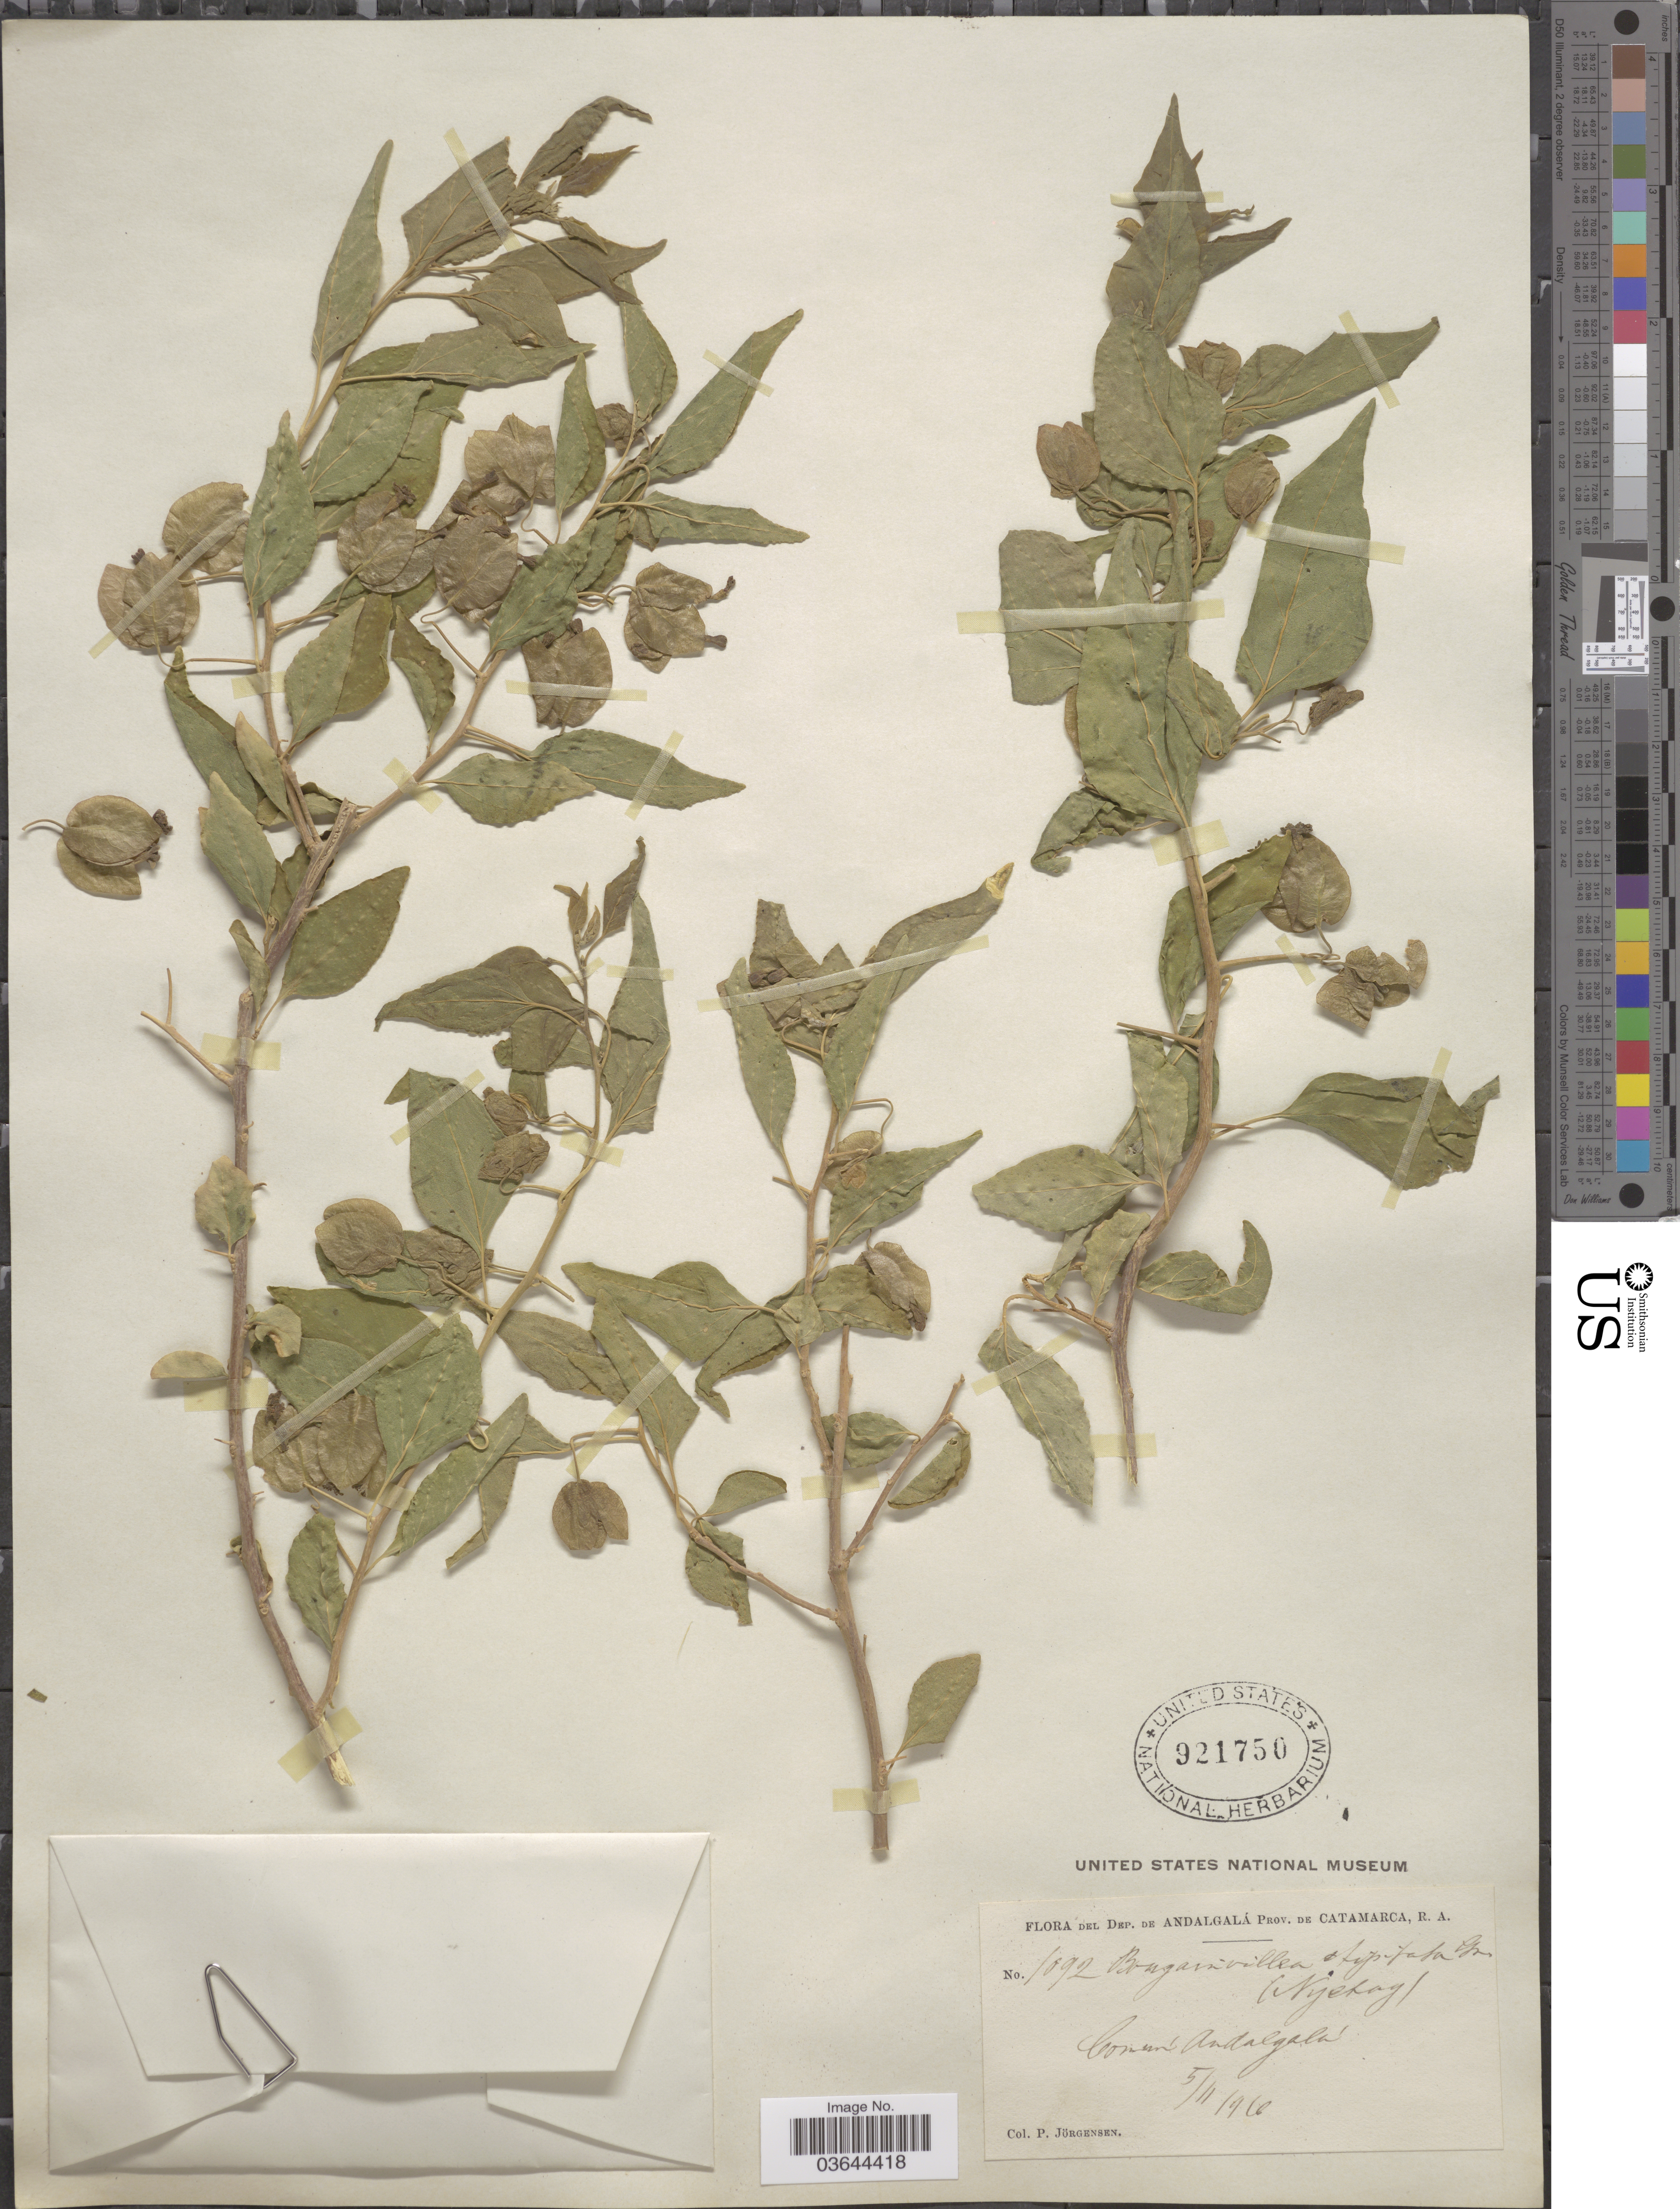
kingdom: Plantae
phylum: Tracheophyta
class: Magnoliopsida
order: Caryophyllales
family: Nyctaginaceae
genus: Bougainvillea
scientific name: Bougainvillea stipitata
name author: Griseb.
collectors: P. Jörgensen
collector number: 1092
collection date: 1910-11-05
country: Argentina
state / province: Catamarca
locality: Dep. de Andalgalá, Comun Andalgala.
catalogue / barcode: US 921750